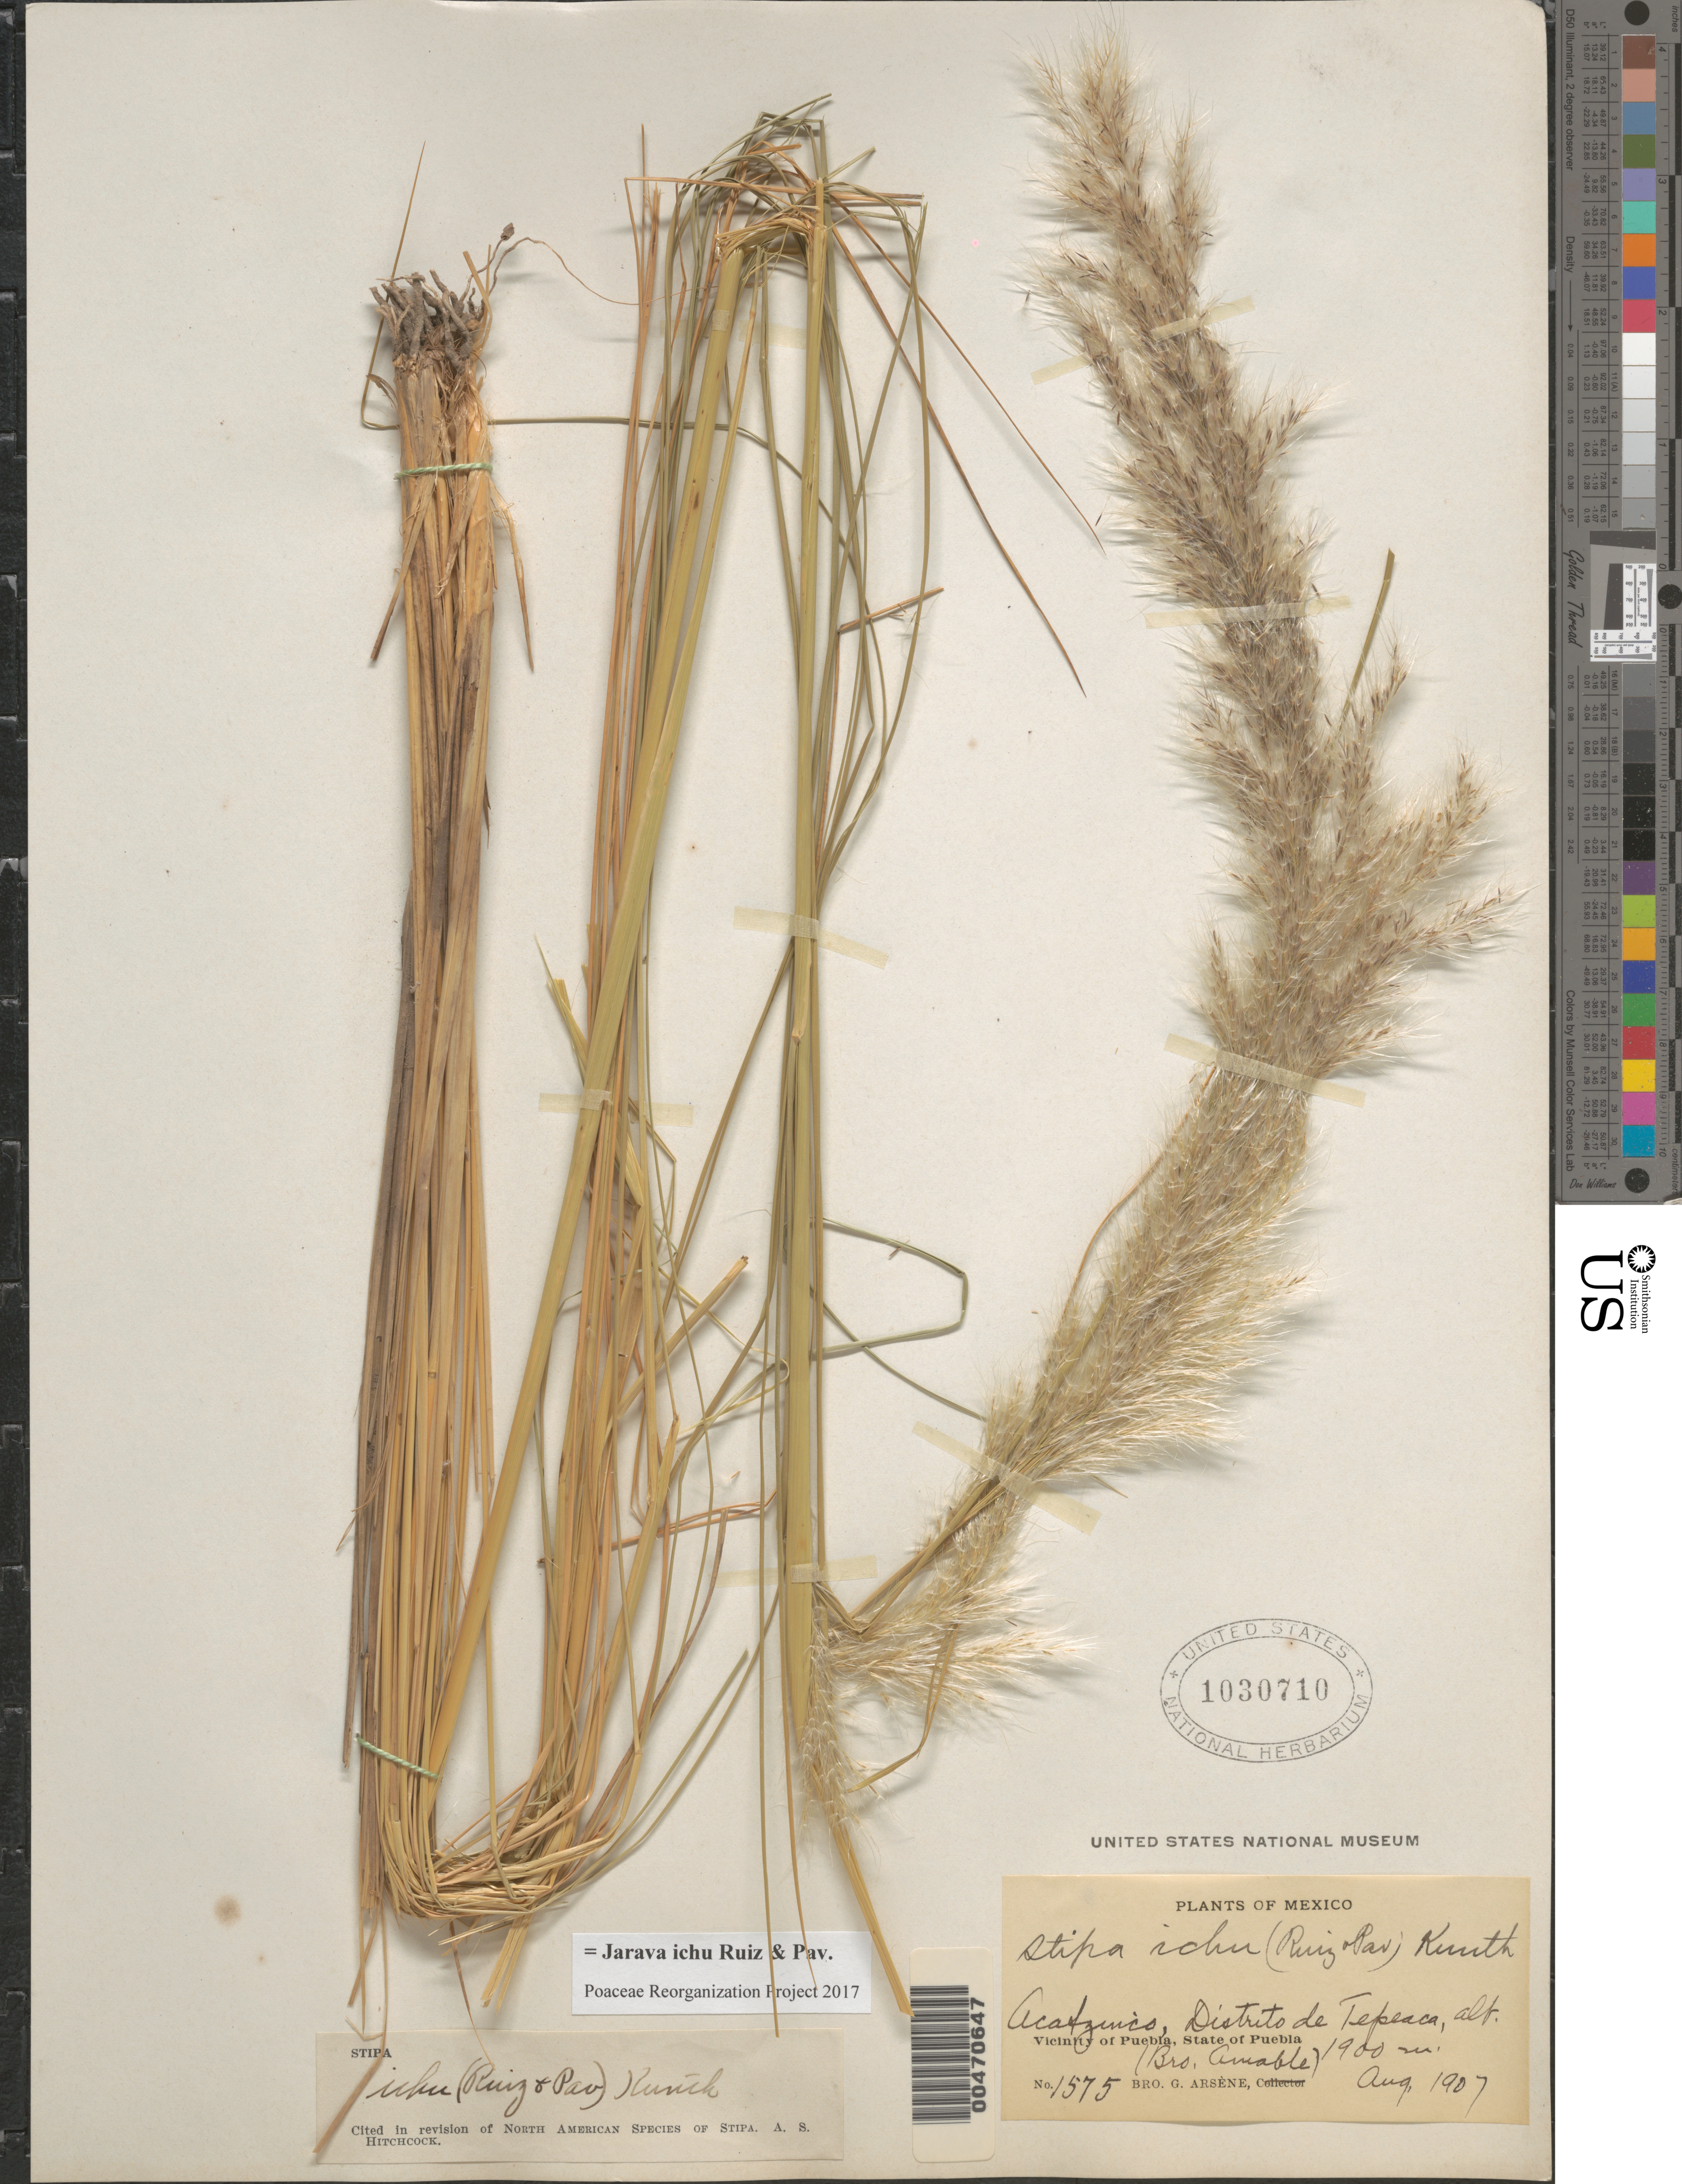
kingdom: Plantae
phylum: Tracheophyta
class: Liliopsida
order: Poales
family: Poaceae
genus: Jarava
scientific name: Jarava ichu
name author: Ruiz & Pav.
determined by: Poaceae Reorganization Project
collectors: Bro. G. Arsène & B. Amable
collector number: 1575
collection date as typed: Aug 1907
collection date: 1907-08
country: Mexico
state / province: Puebla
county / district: Tepeaca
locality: Acatzinco, vicinity of Puebla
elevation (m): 1900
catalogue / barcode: US 1030710